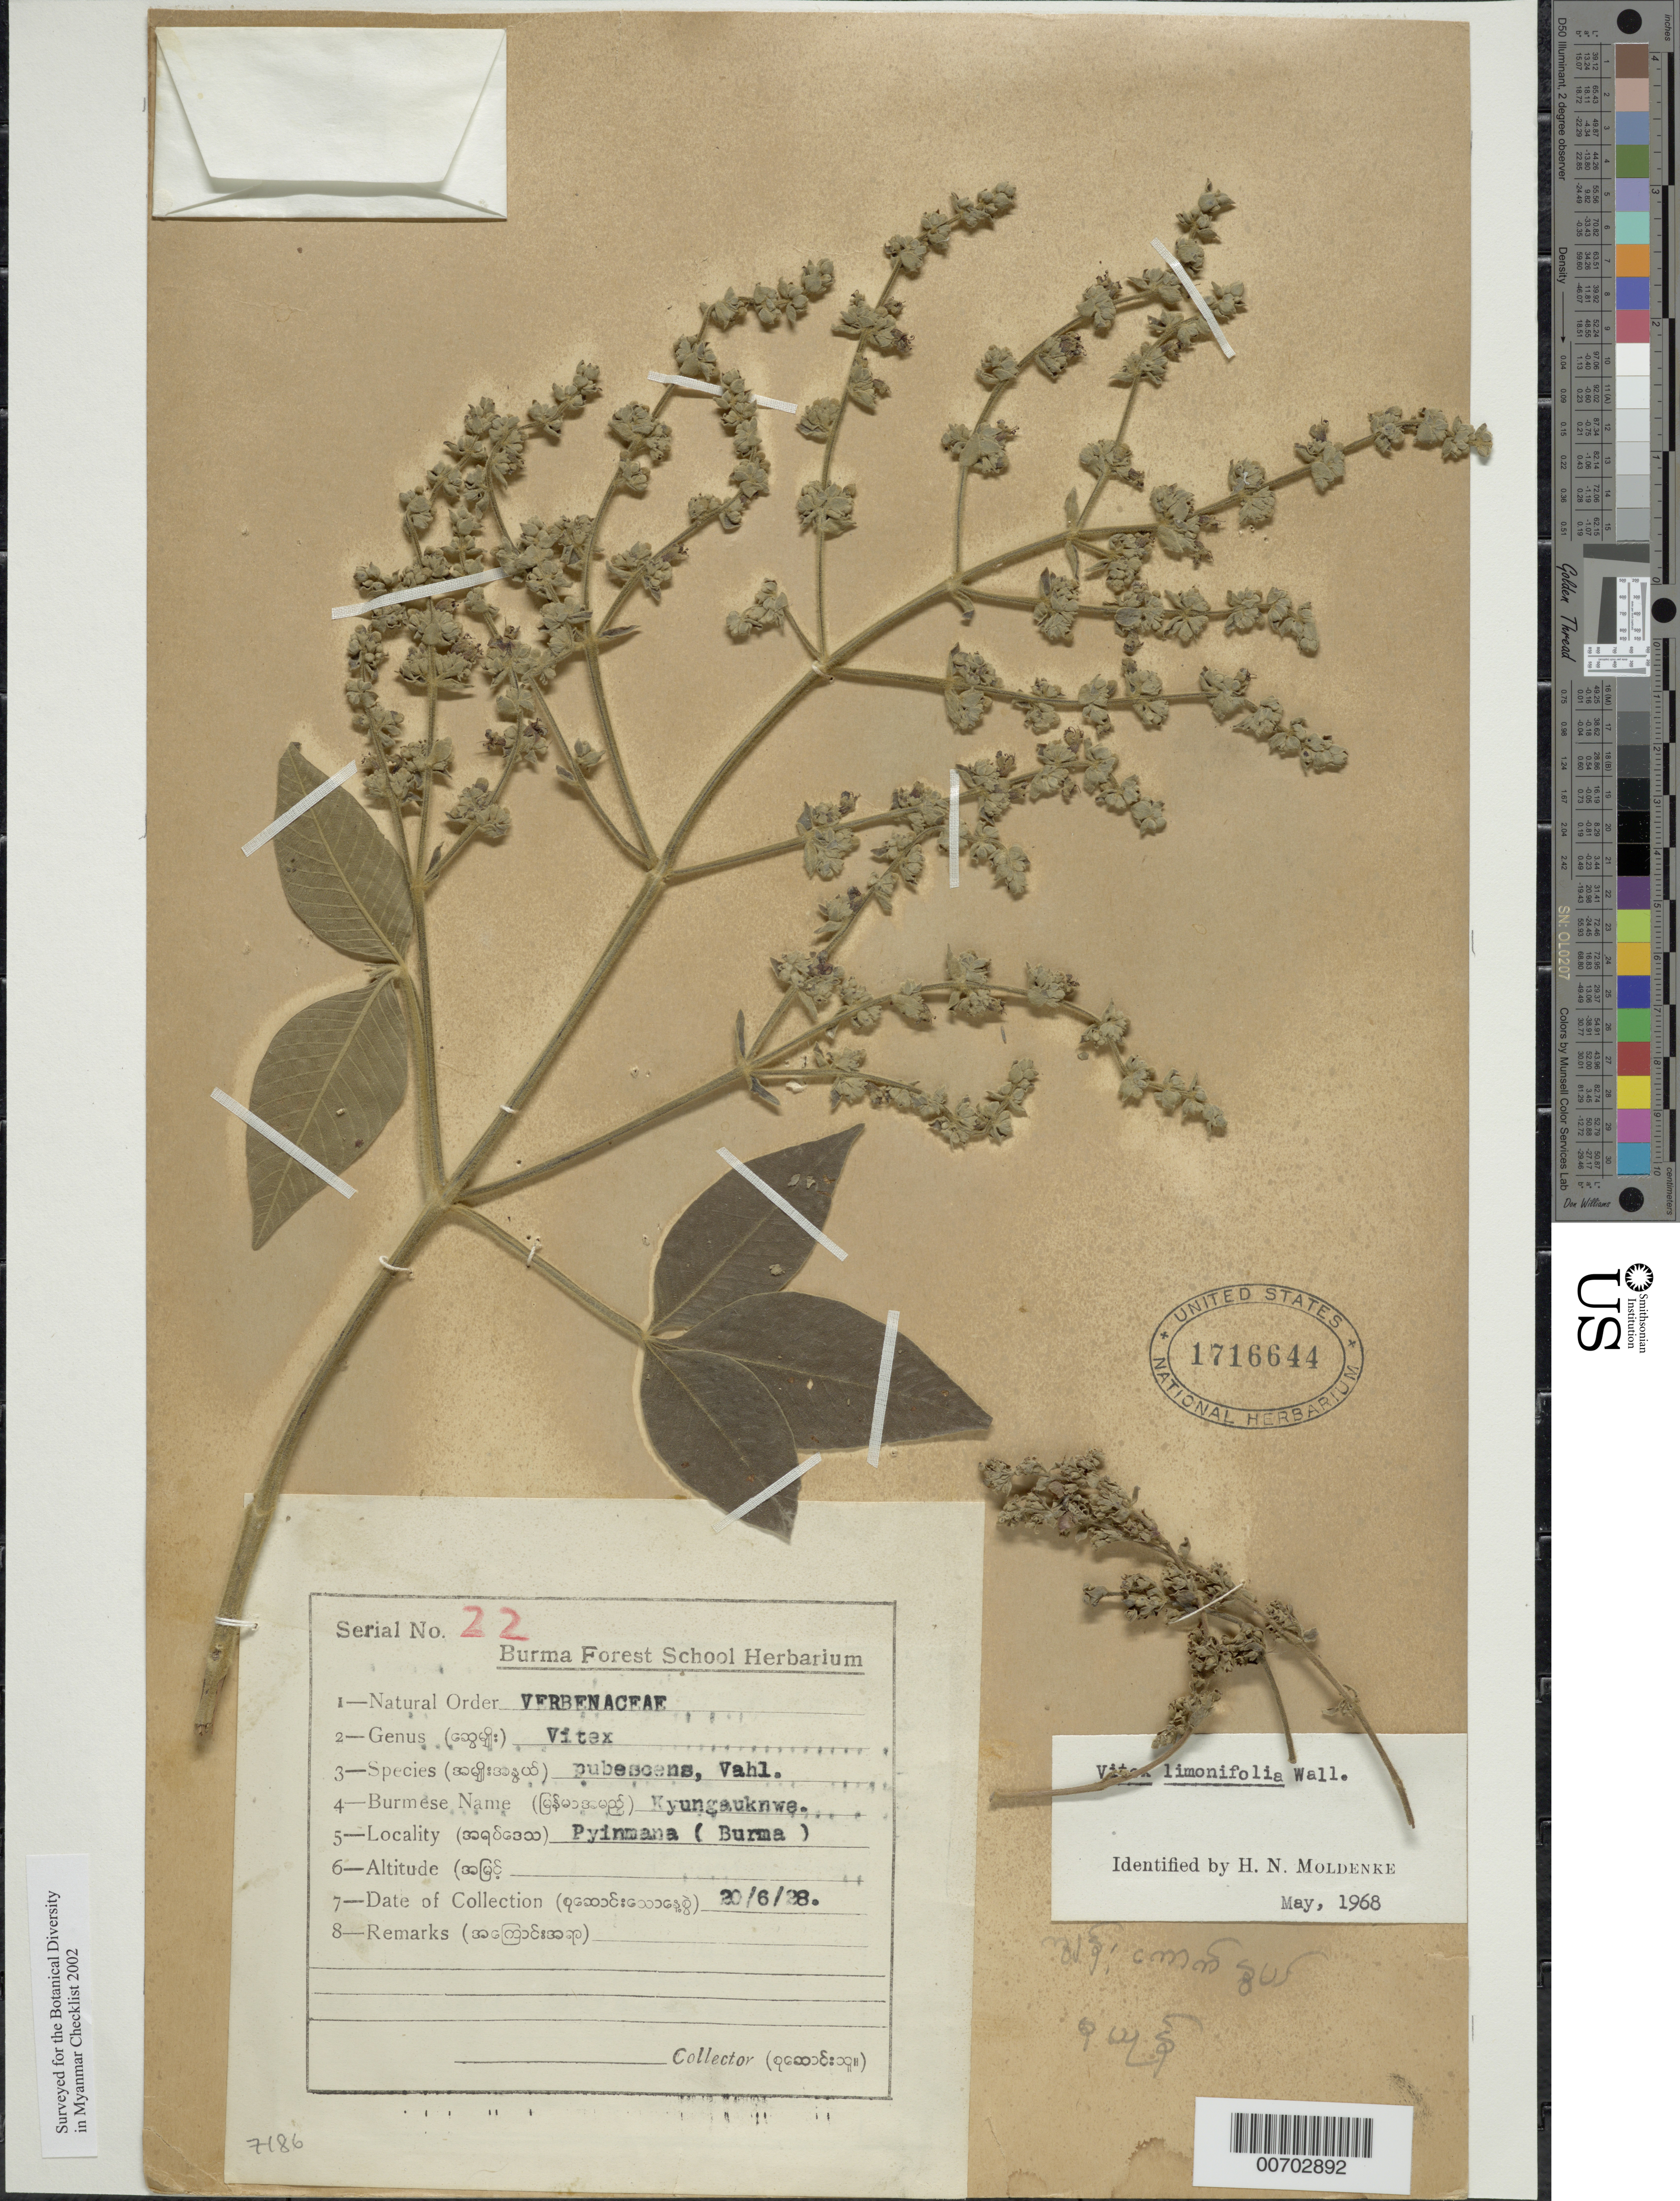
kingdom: Plantae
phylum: Tracheophyta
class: Magnoliopsida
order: Lamiales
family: Lamiaceae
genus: Vitex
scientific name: Vitex limonifolia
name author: Wall.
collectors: Burma Forest School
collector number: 22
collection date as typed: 20 Jun 1928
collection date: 1928-06-20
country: Myanmar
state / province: Mandalay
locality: Pyinmana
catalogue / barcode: US 1716644